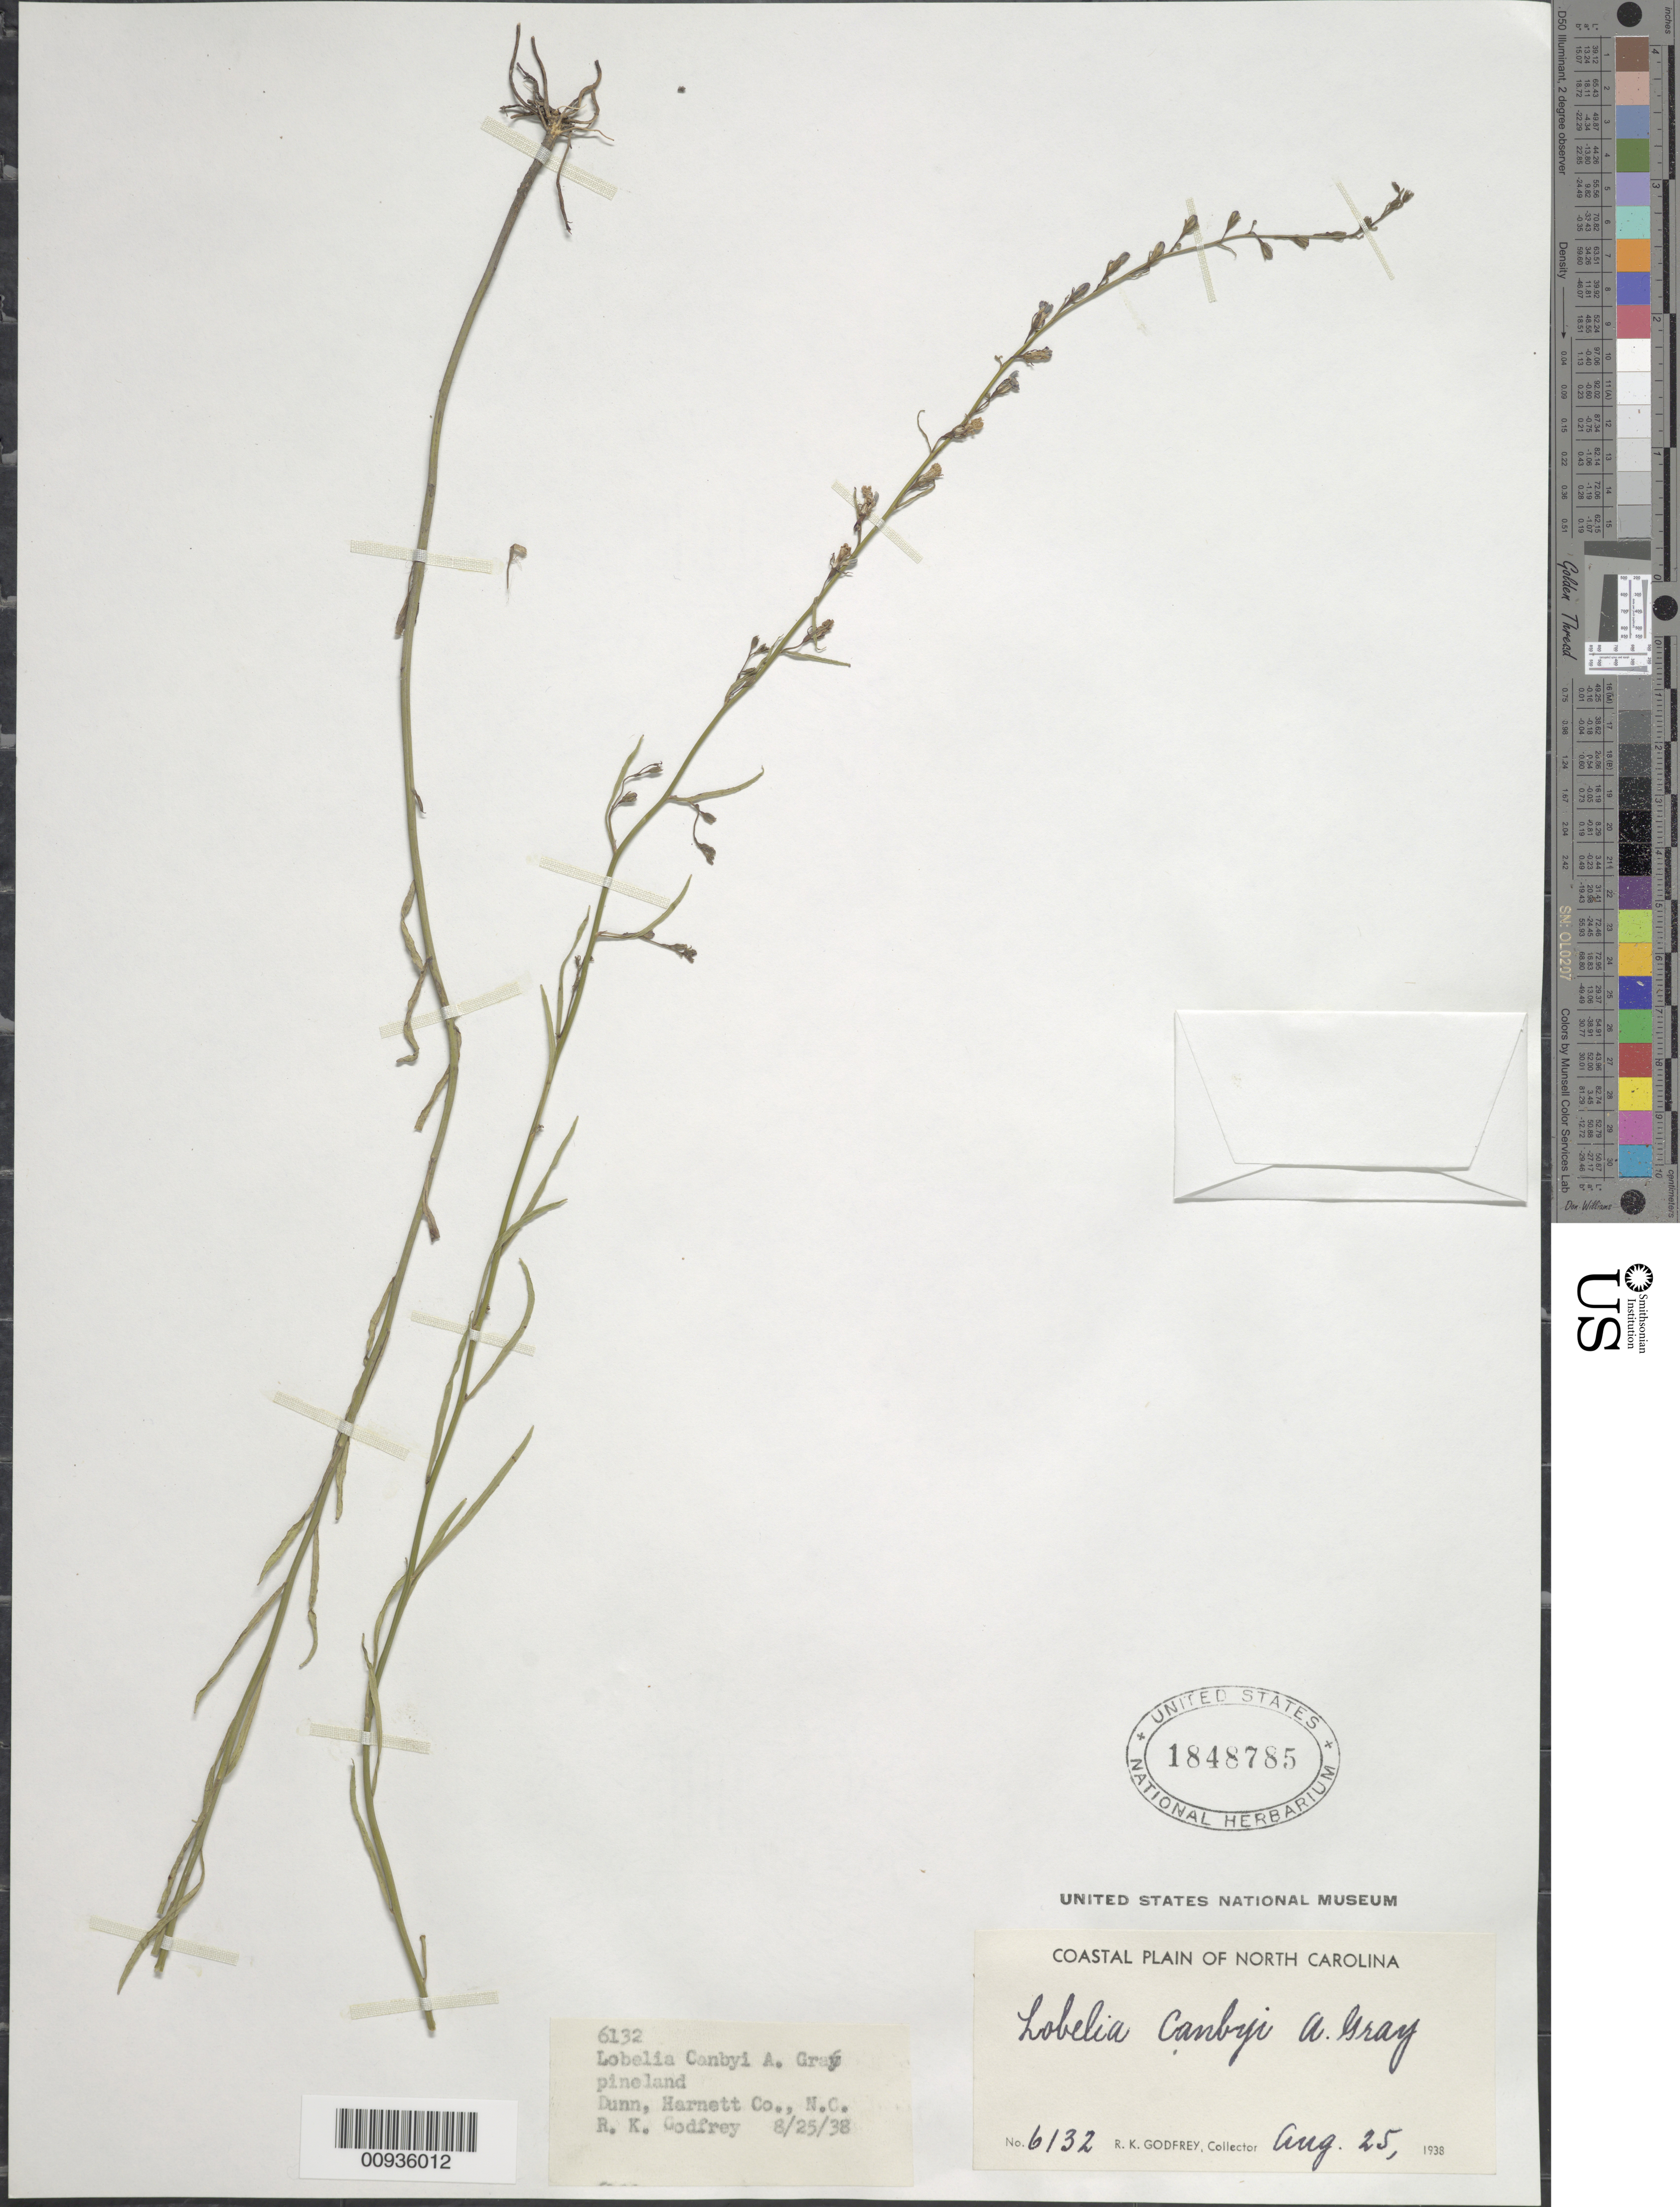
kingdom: Plantae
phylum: Tracheophyta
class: Magnoliopsida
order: Asterales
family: Campanulaceae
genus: Lobelia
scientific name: Lobelia canbyi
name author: A. Gray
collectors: R. K. Godfrey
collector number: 6132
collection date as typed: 25 Aug 1938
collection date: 1938-08-25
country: United States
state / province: North Carolina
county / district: Sampson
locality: Dunn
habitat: pineland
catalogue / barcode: US 1848785